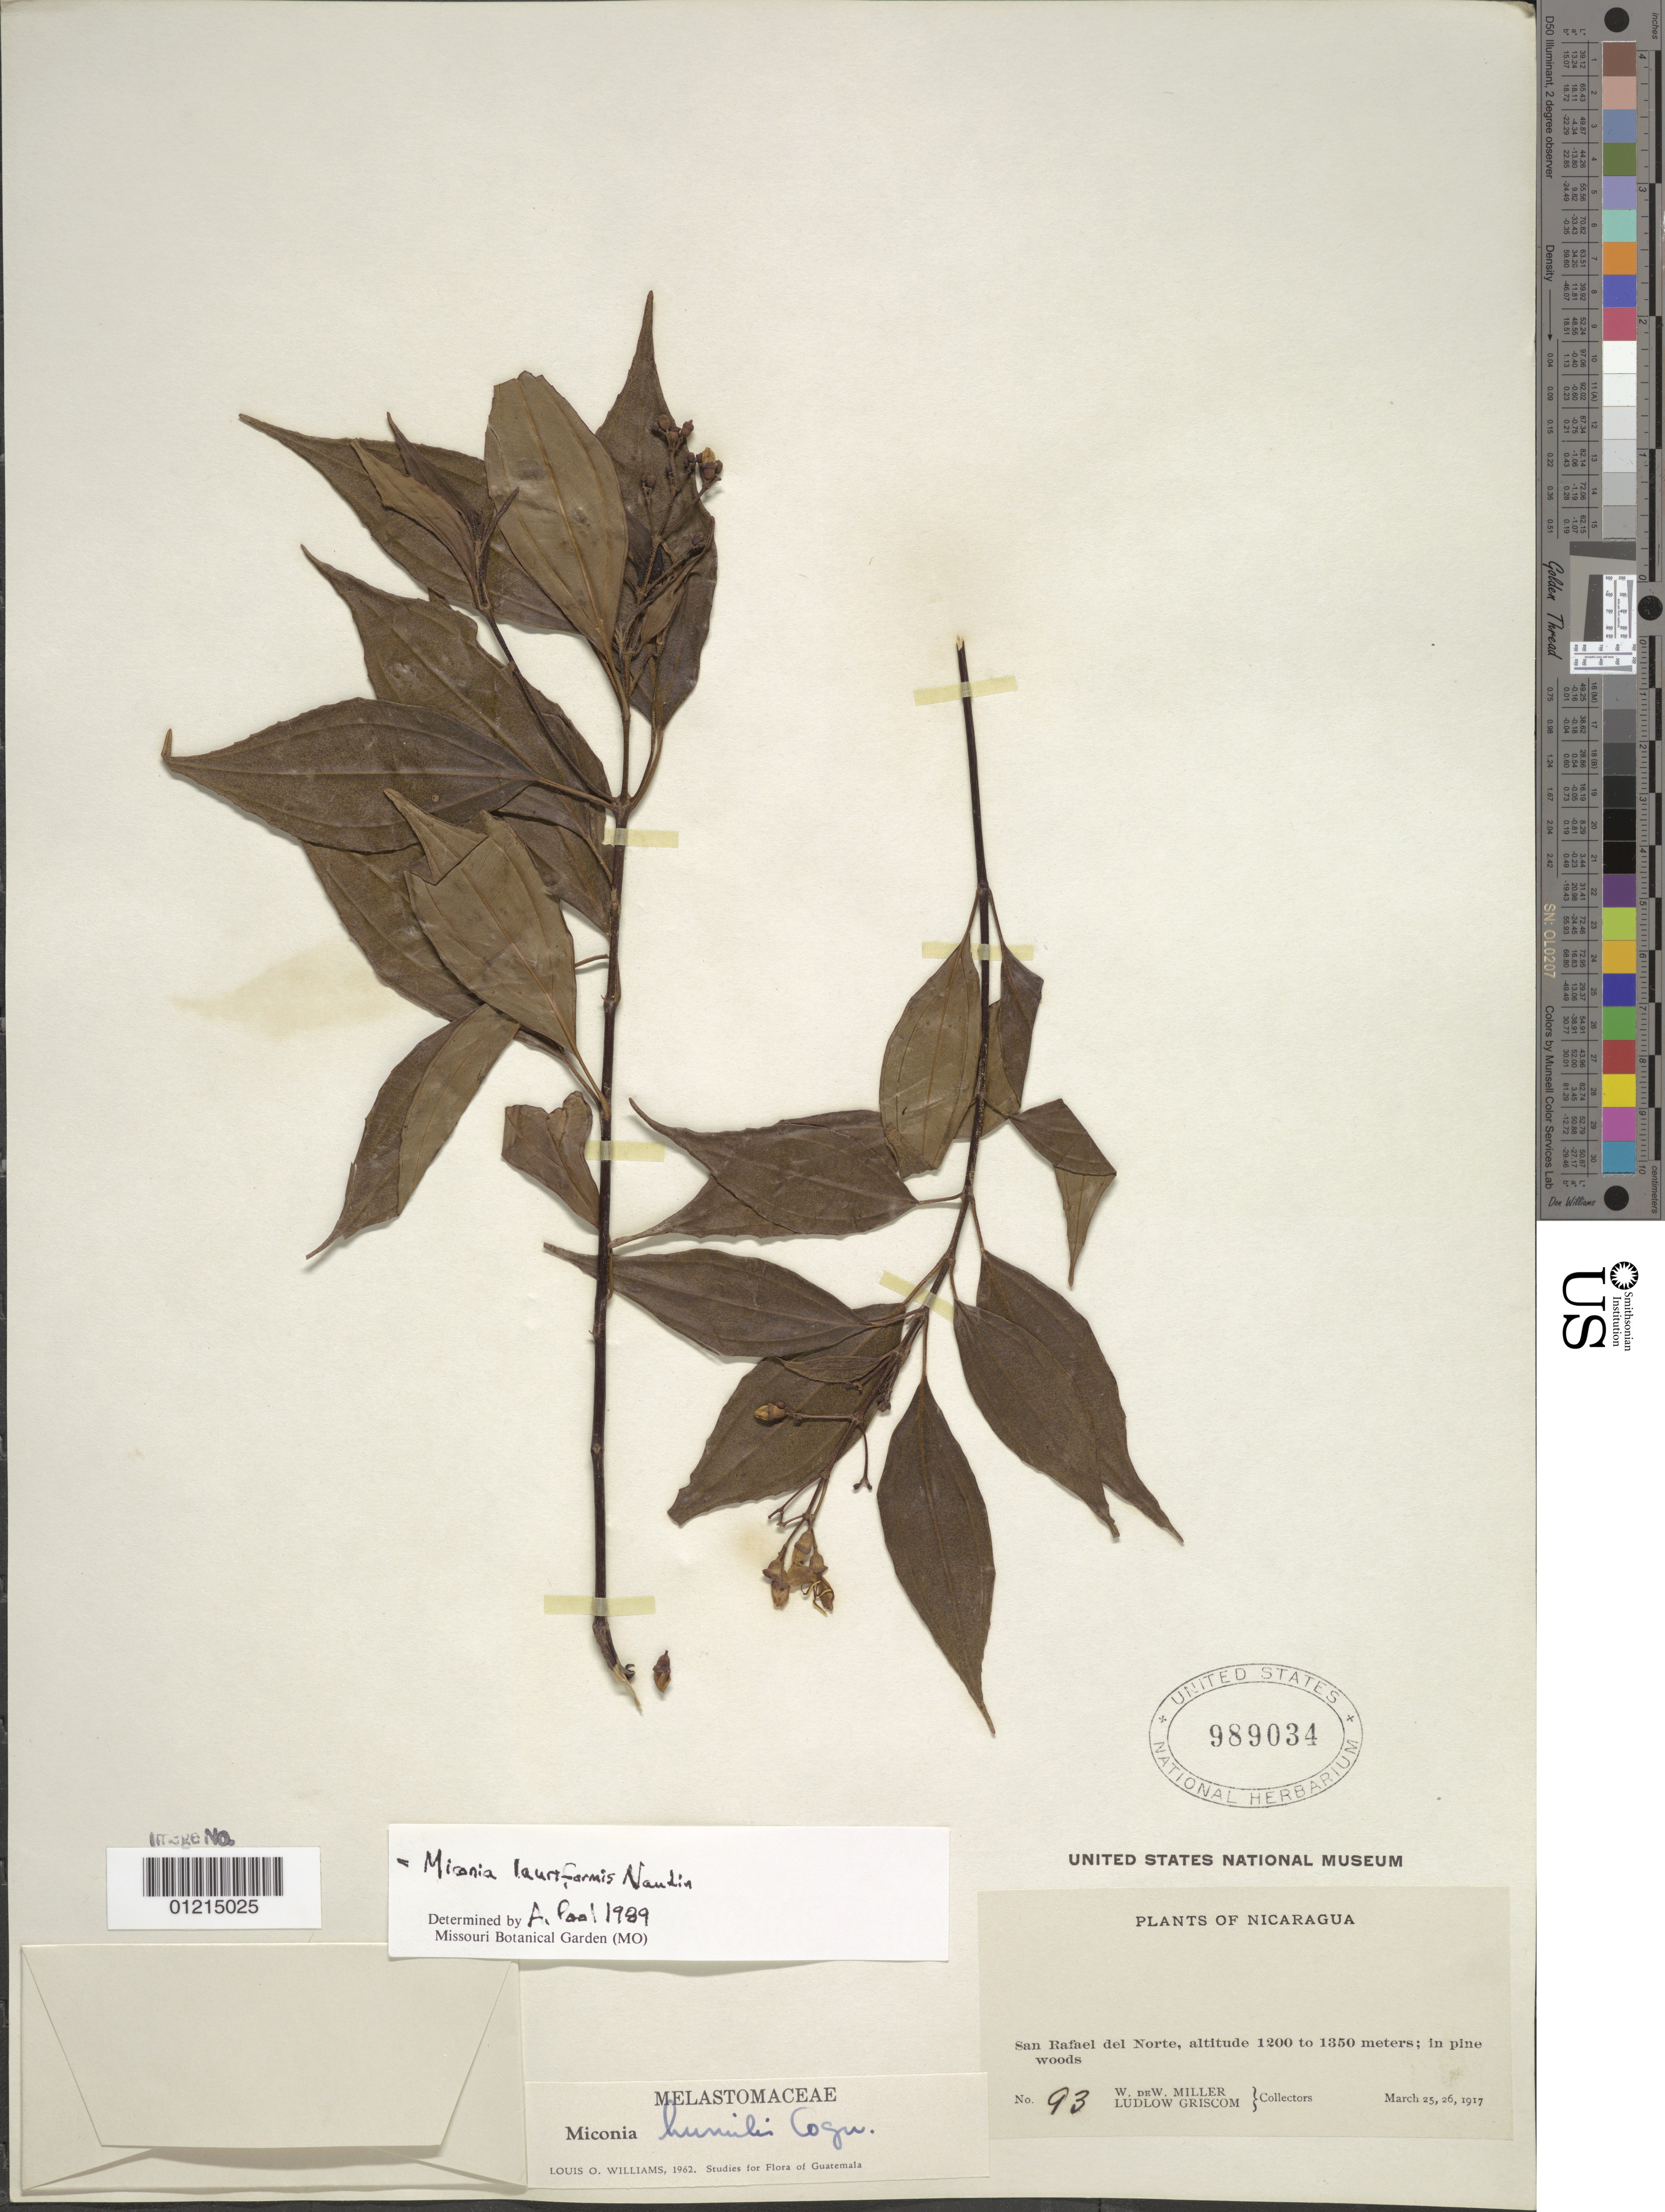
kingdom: Plantae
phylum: Tracheophyta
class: Magnoliopsida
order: Myrtales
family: Melastomataceae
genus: Miconia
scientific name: Miconia lauriformis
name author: Naudin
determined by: Pool, A., (MO), Missouri Botanical Garden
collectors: W. W. Miller & L. Griscom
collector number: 93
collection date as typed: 25 Mar 1917 or 26 Mar 1917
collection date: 1917-03-25 or 1917-03-26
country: Nicaragua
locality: San Rafael del Norte.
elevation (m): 1200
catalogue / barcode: US 989034